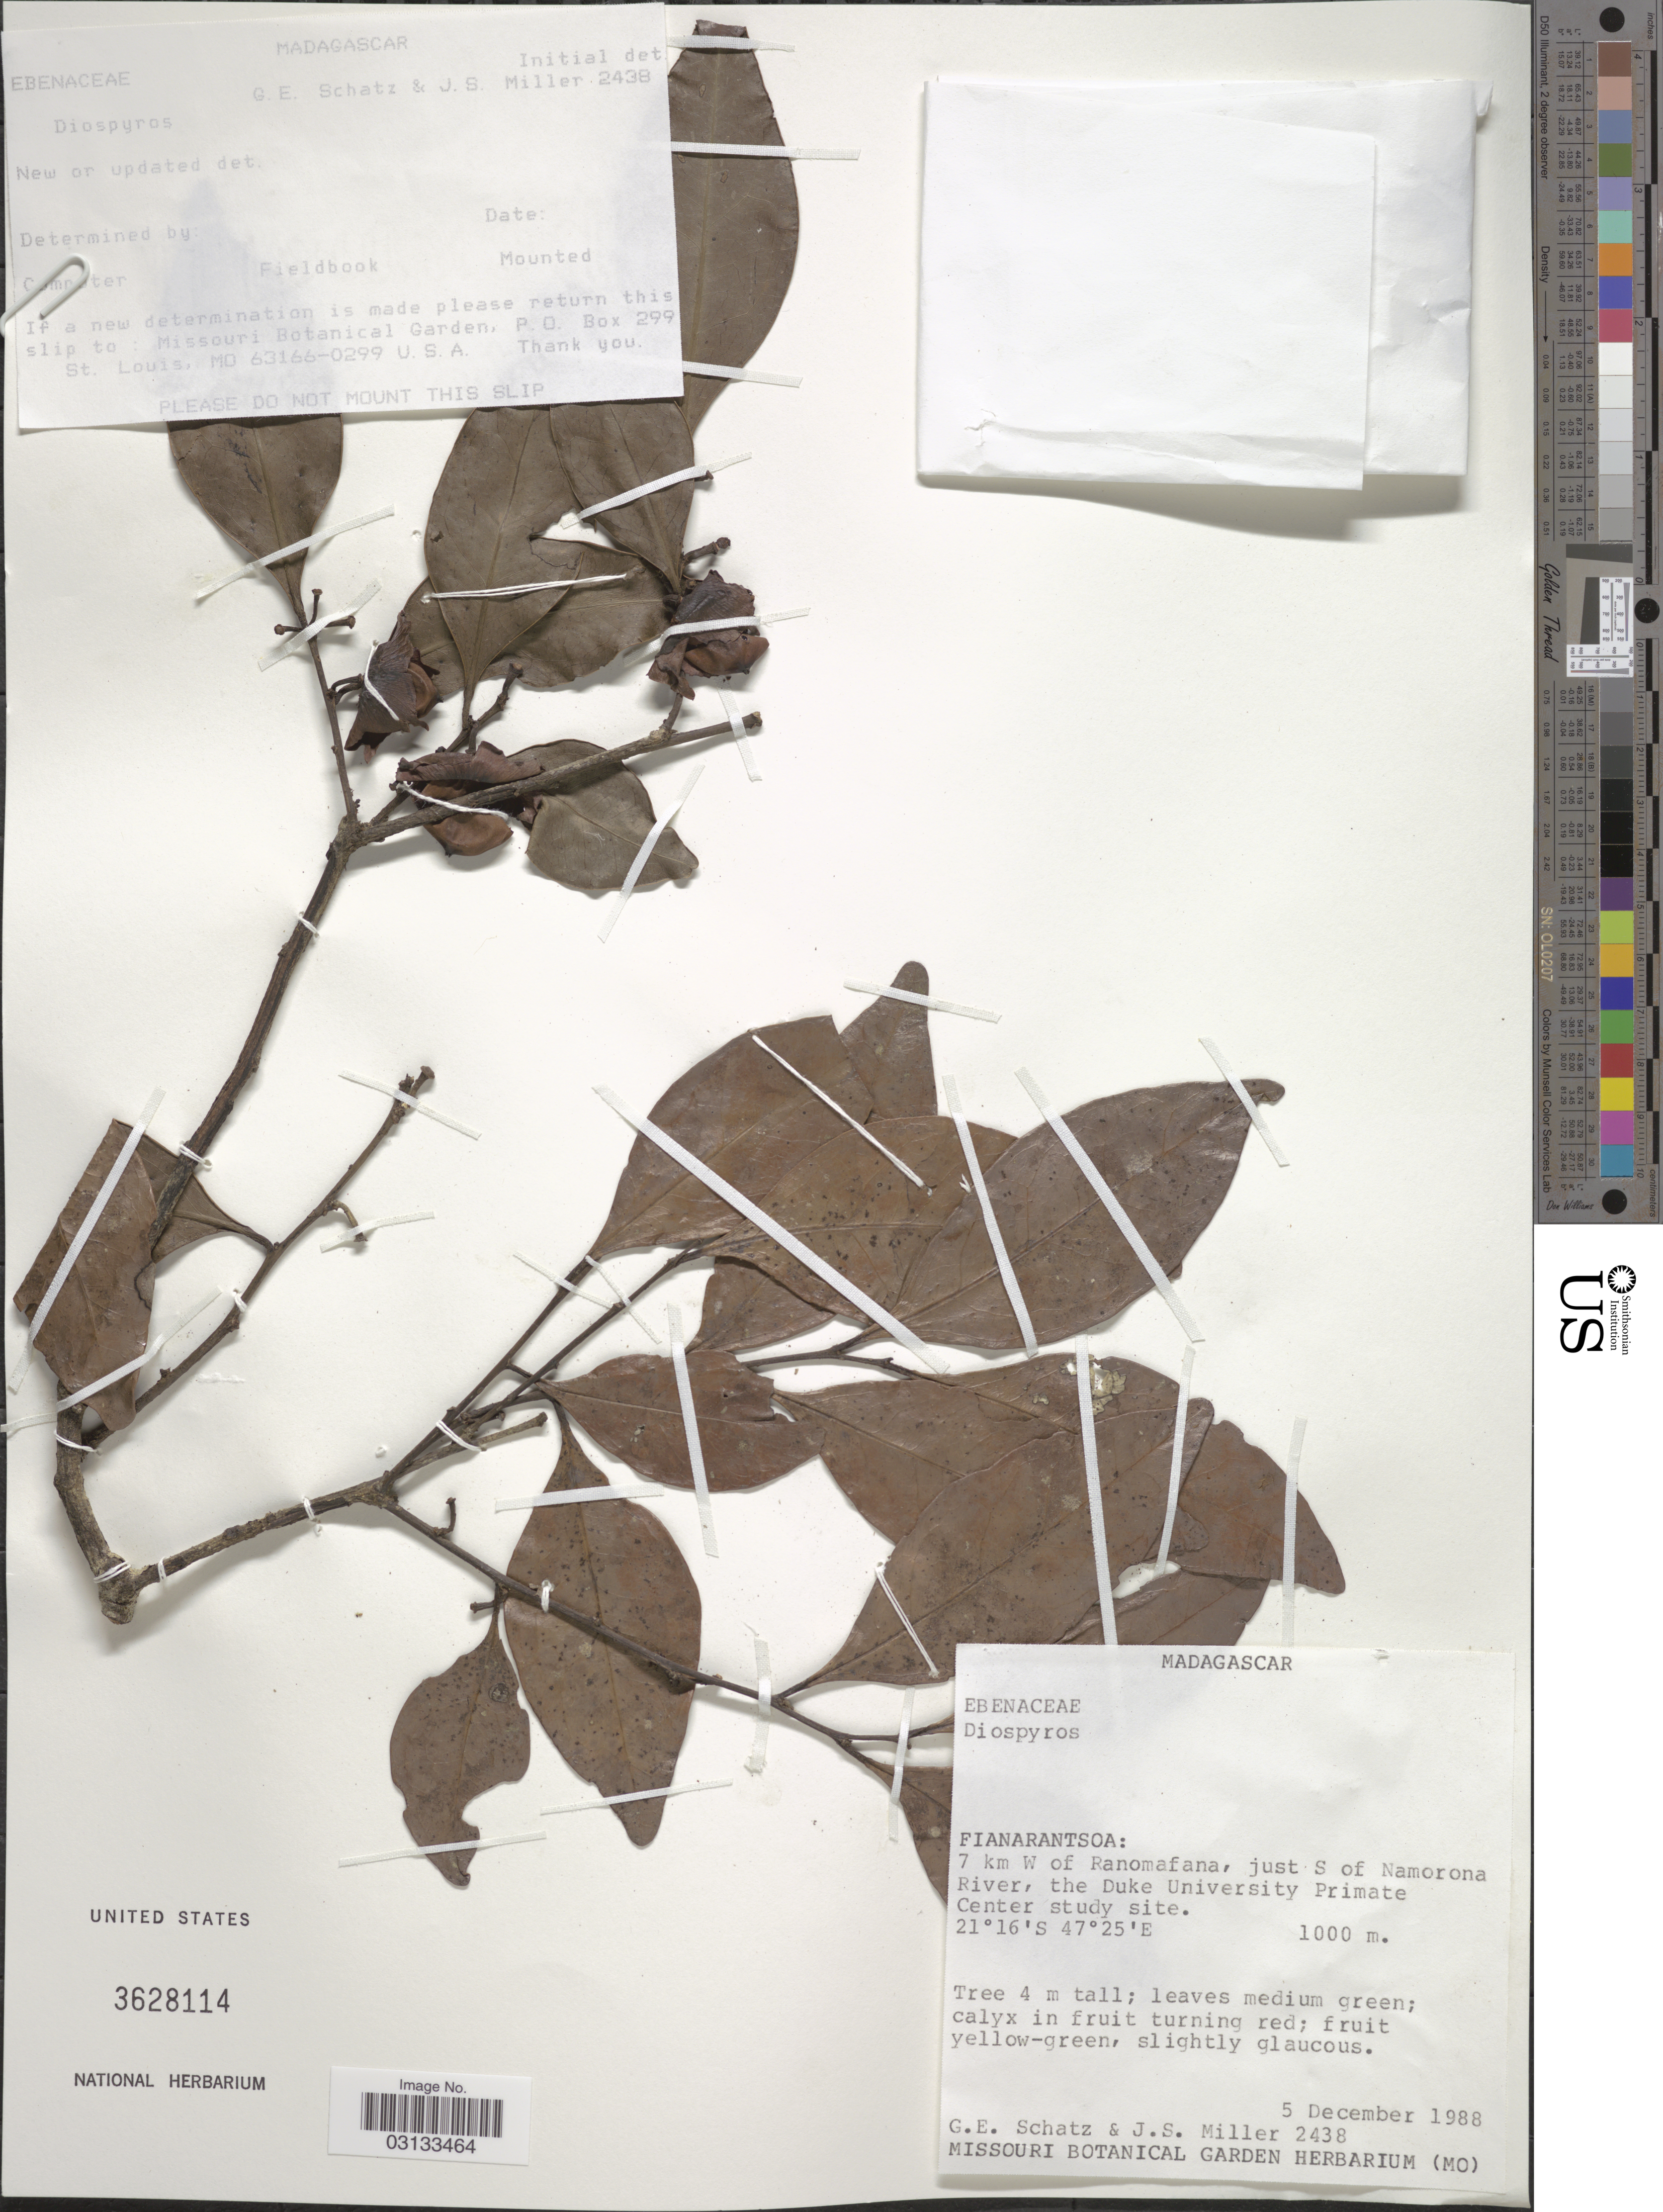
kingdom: Plantae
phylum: Tracheophyta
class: Magnoliopsida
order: Ericales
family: Ebenaceae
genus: Diospyros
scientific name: Diospyros sp.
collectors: G. Schatz & J. S. Miller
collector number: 2438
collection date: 1988-12-05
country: Madagascar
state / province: Vatovavy Fitovinany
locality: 7 km W of Ranomafana, just S of Namorona River, the Duke University Primate Center study site.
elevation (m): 1000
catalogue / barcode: US 3628114